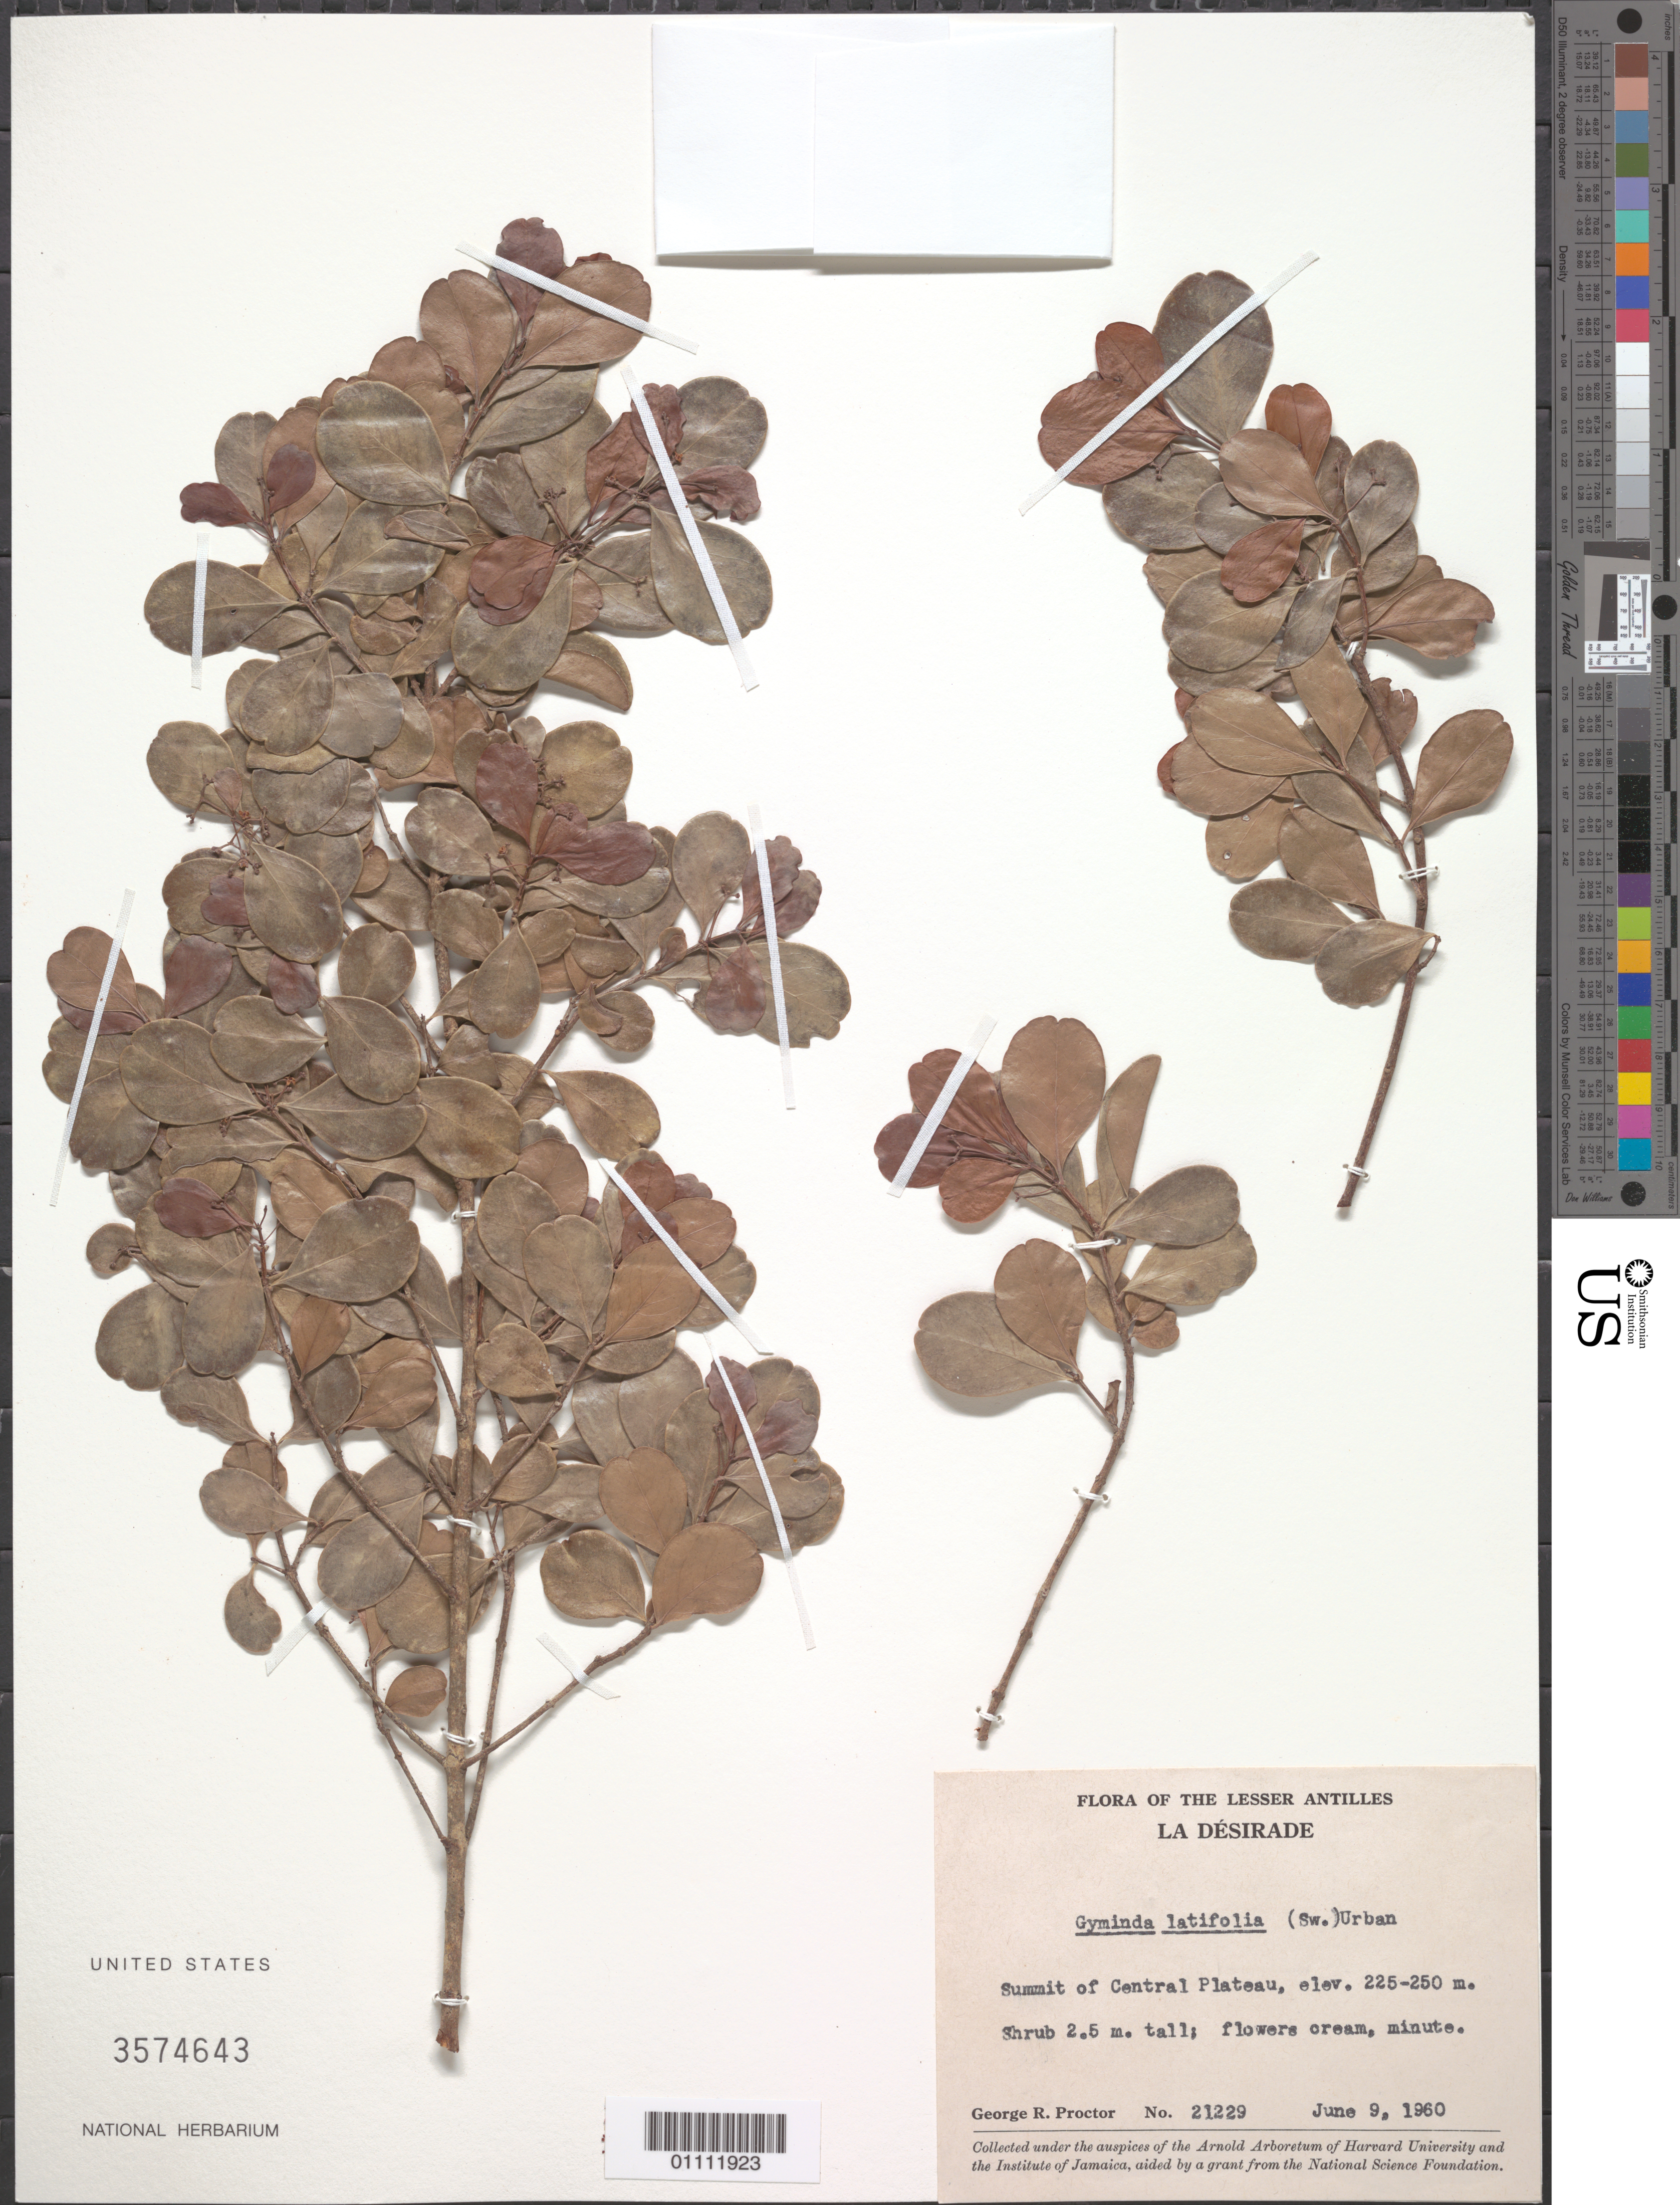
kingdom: Plantae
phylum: Tracheophyta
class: Magnoliopsida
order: Celastrales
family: Celastraceae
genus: Gyminda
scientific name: Gyminda latifolia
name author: (Sw.) Urb.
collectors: G. R. Proctor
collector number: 21229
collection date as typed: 09 Jun 1960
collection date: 1960-06-09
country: Guadeloupe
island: La Désirade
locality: Central Plateau summit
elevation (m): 225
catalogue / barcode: US 3574643